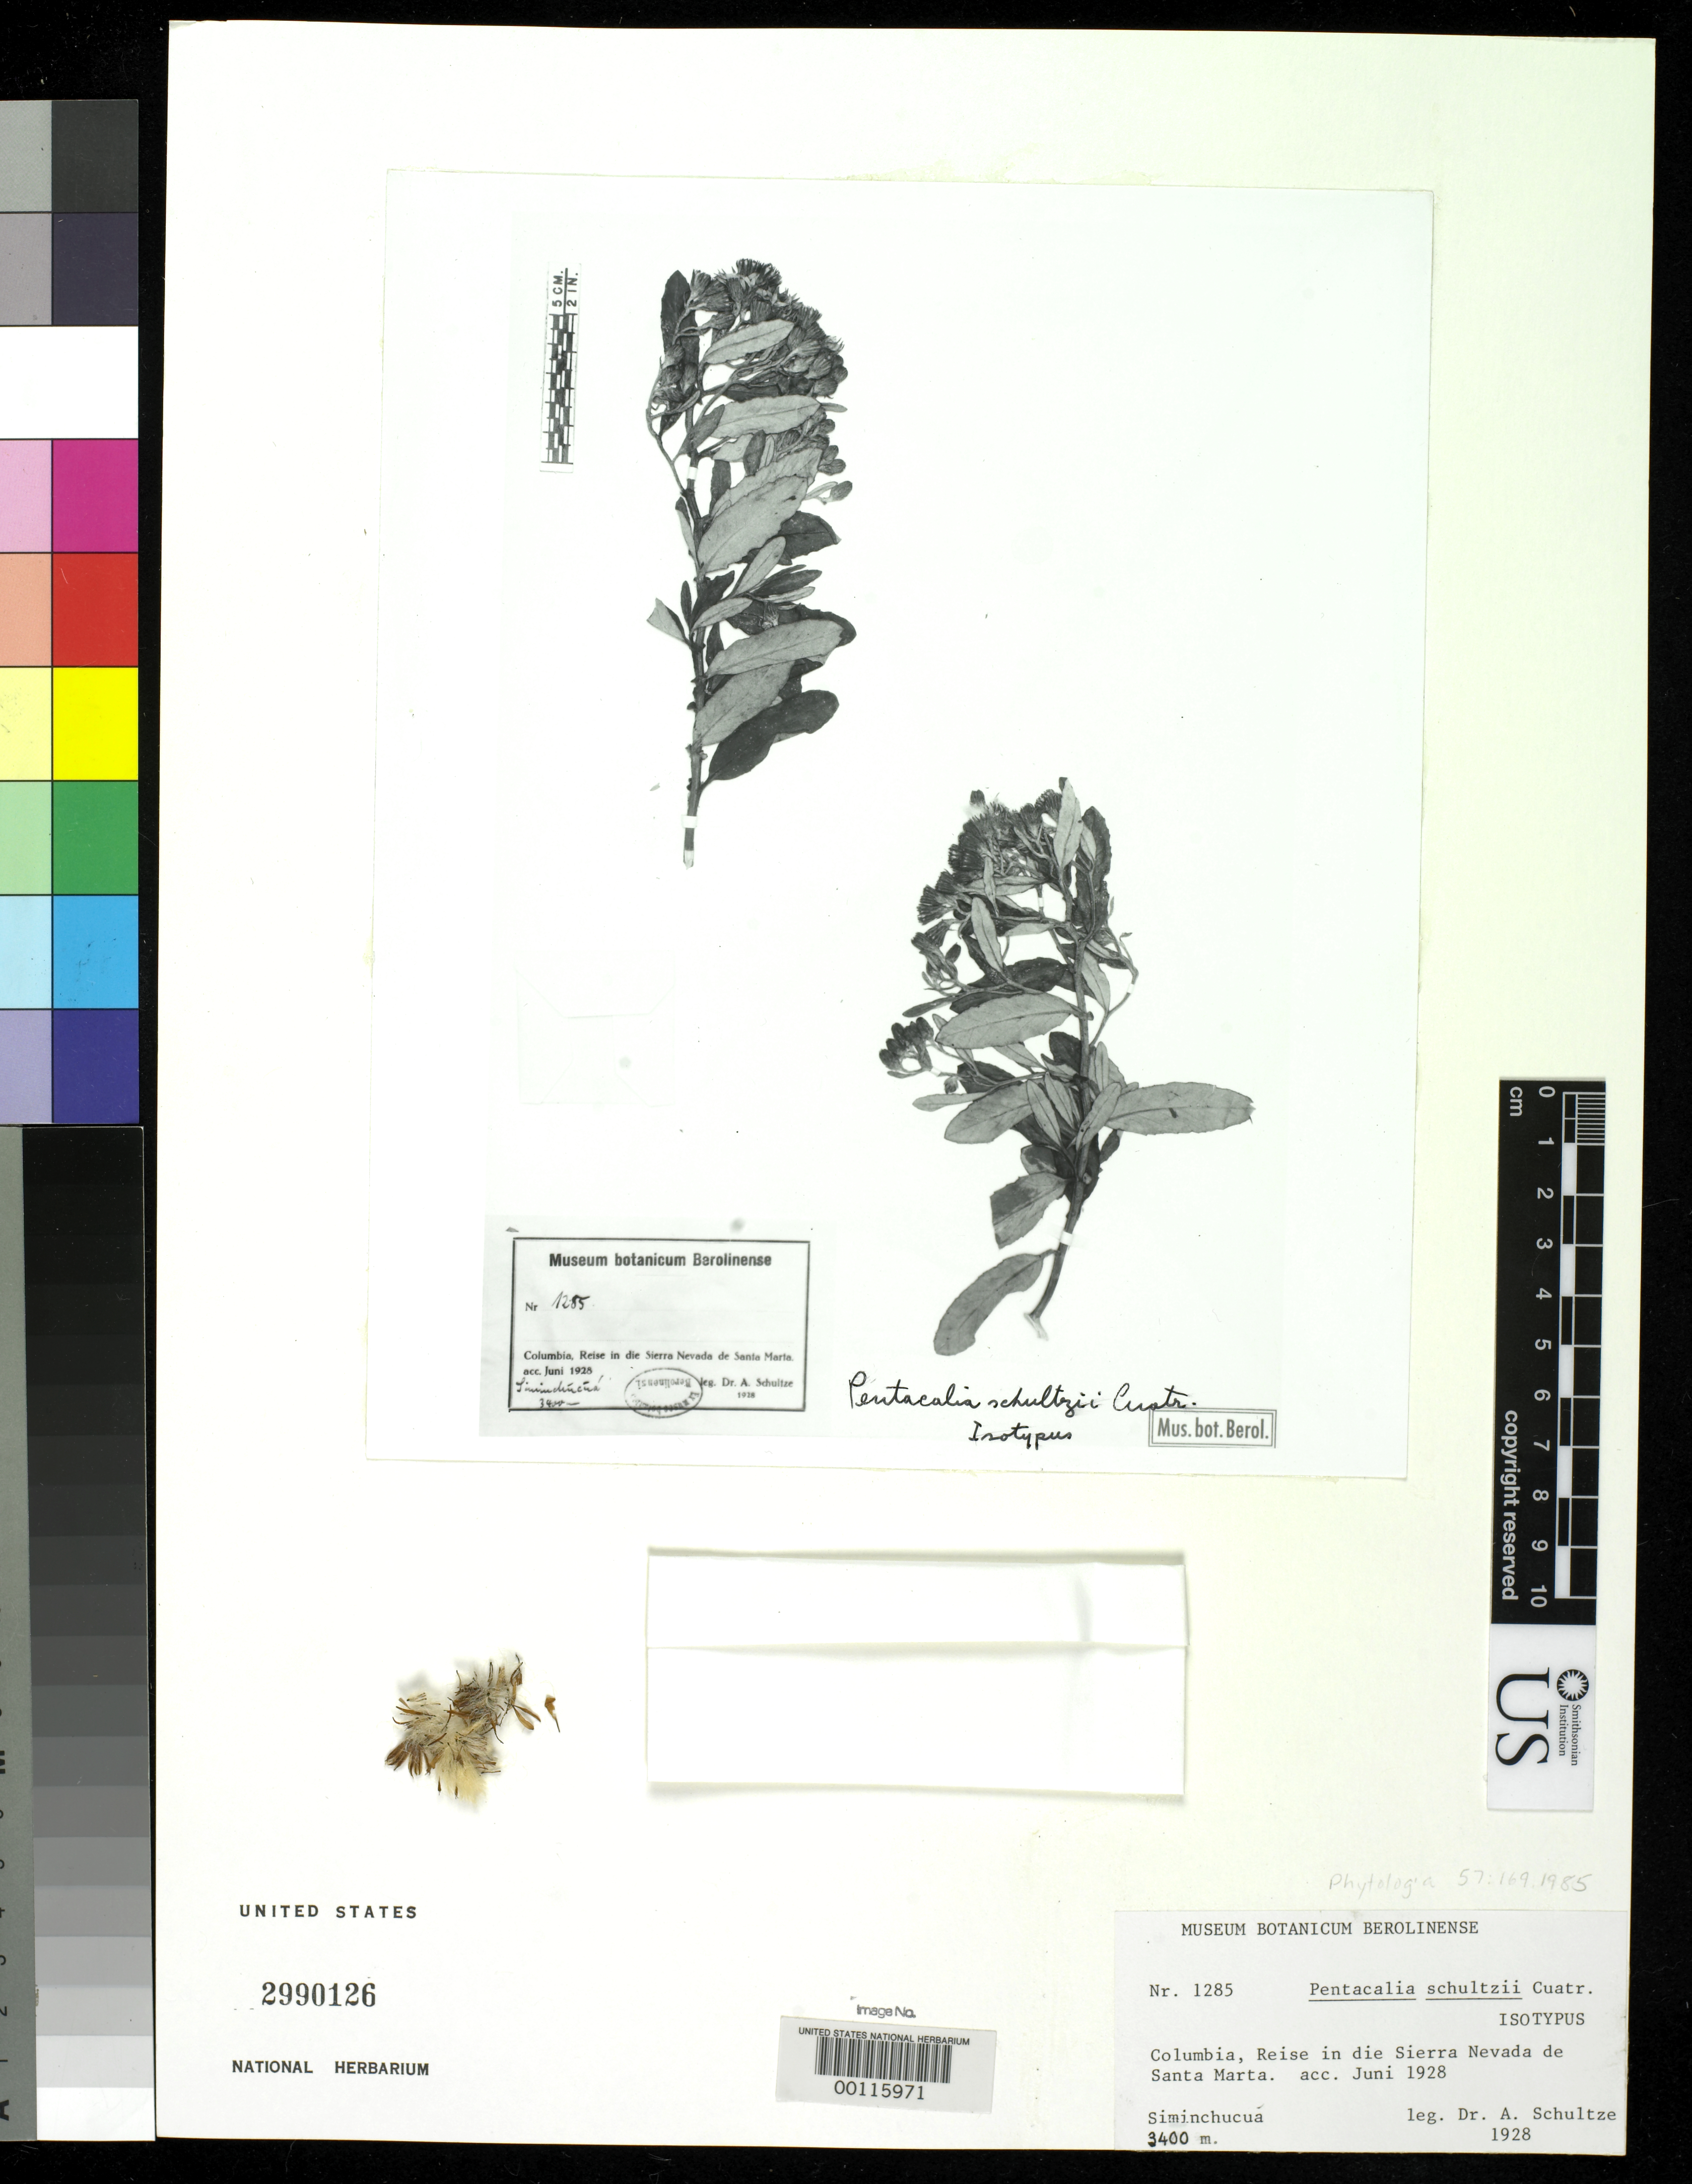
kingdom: Plantae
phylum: Tracheophyta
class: Magnoliopsida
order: Asterales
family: Asteraceae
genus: Pentacalia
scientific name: Pentacalia schultzei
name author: Cuatrec.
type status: Type Fragment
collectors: A. Schultze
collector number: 1285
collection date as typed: Jun 1928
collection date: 1928-06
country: Colombia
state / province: Magdalena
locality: Sierra Nevada de Santa Marta.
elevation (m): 3400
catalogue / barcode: US 2990126